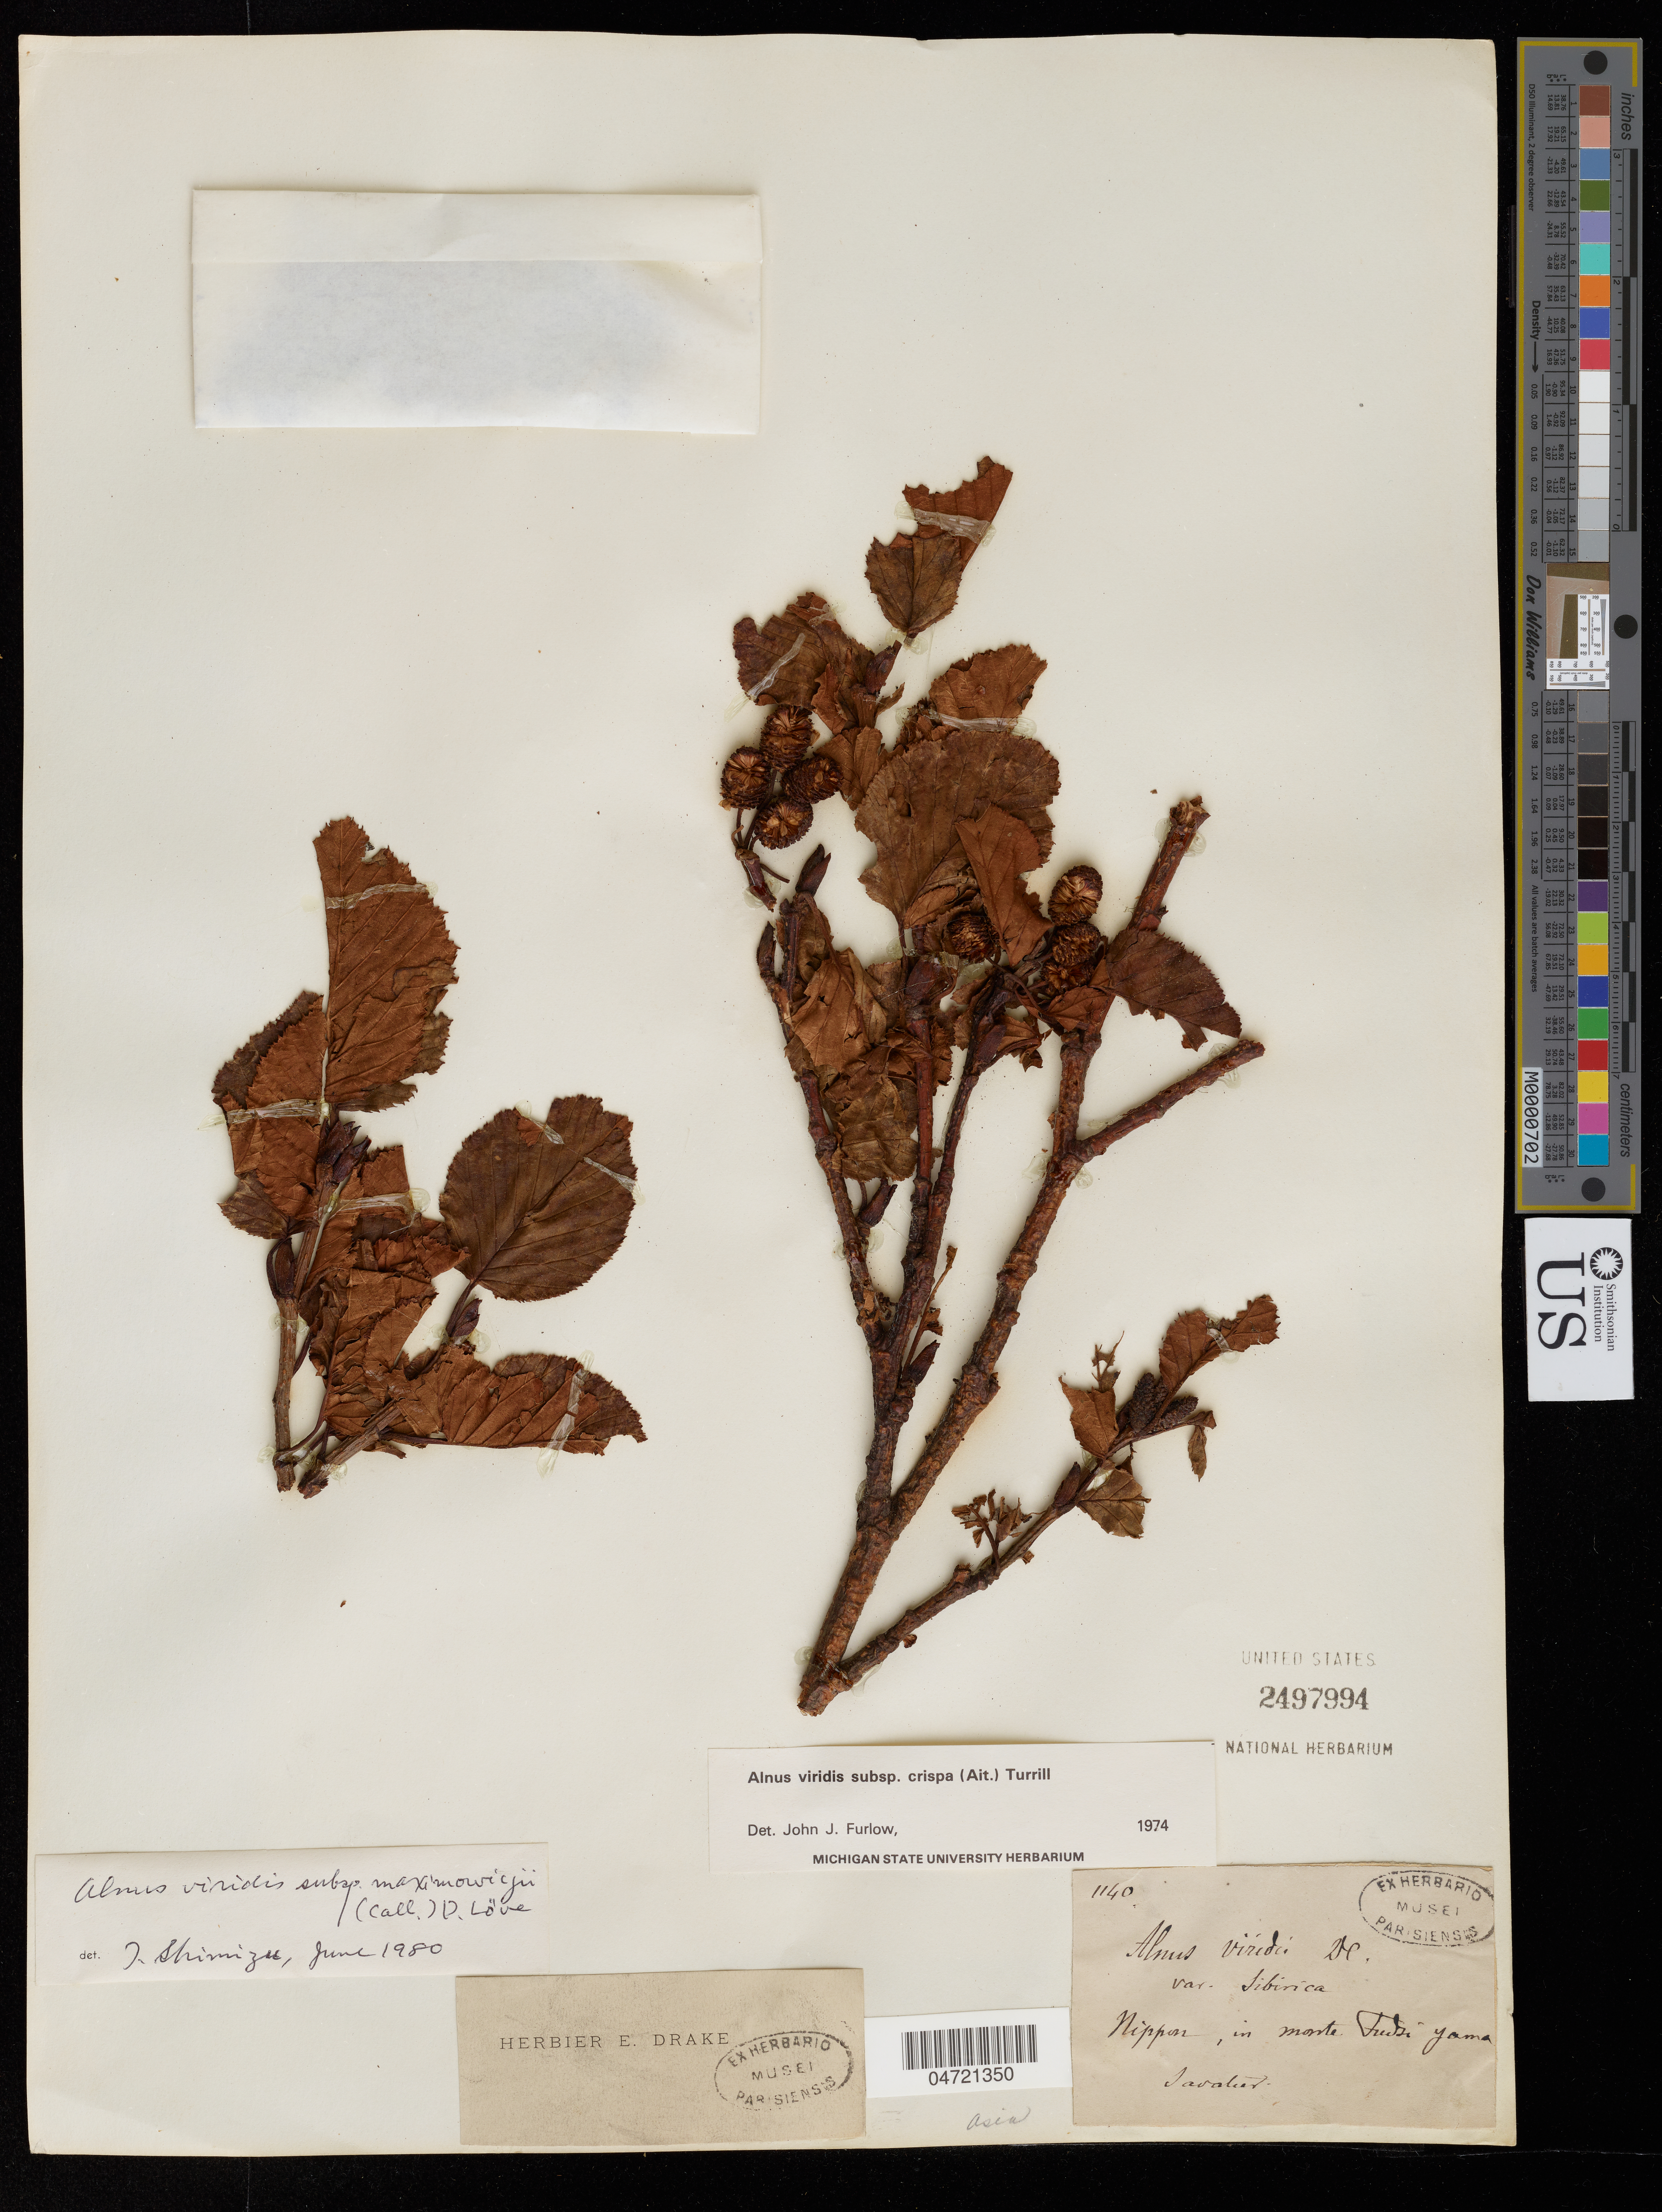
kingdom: Plantae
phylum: Tracheophyta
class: Magnoliopsida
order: Fagales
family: Betulaceae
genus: Alnus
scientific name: Alnus viridis subsp. maximowiczii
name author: (Callier ex C.K. Schneid.) D. Löve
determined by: Shimizu, T.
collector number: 1140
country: Japan/Russian Federation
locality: Ochotsk Sea.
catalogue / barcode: US 2497994